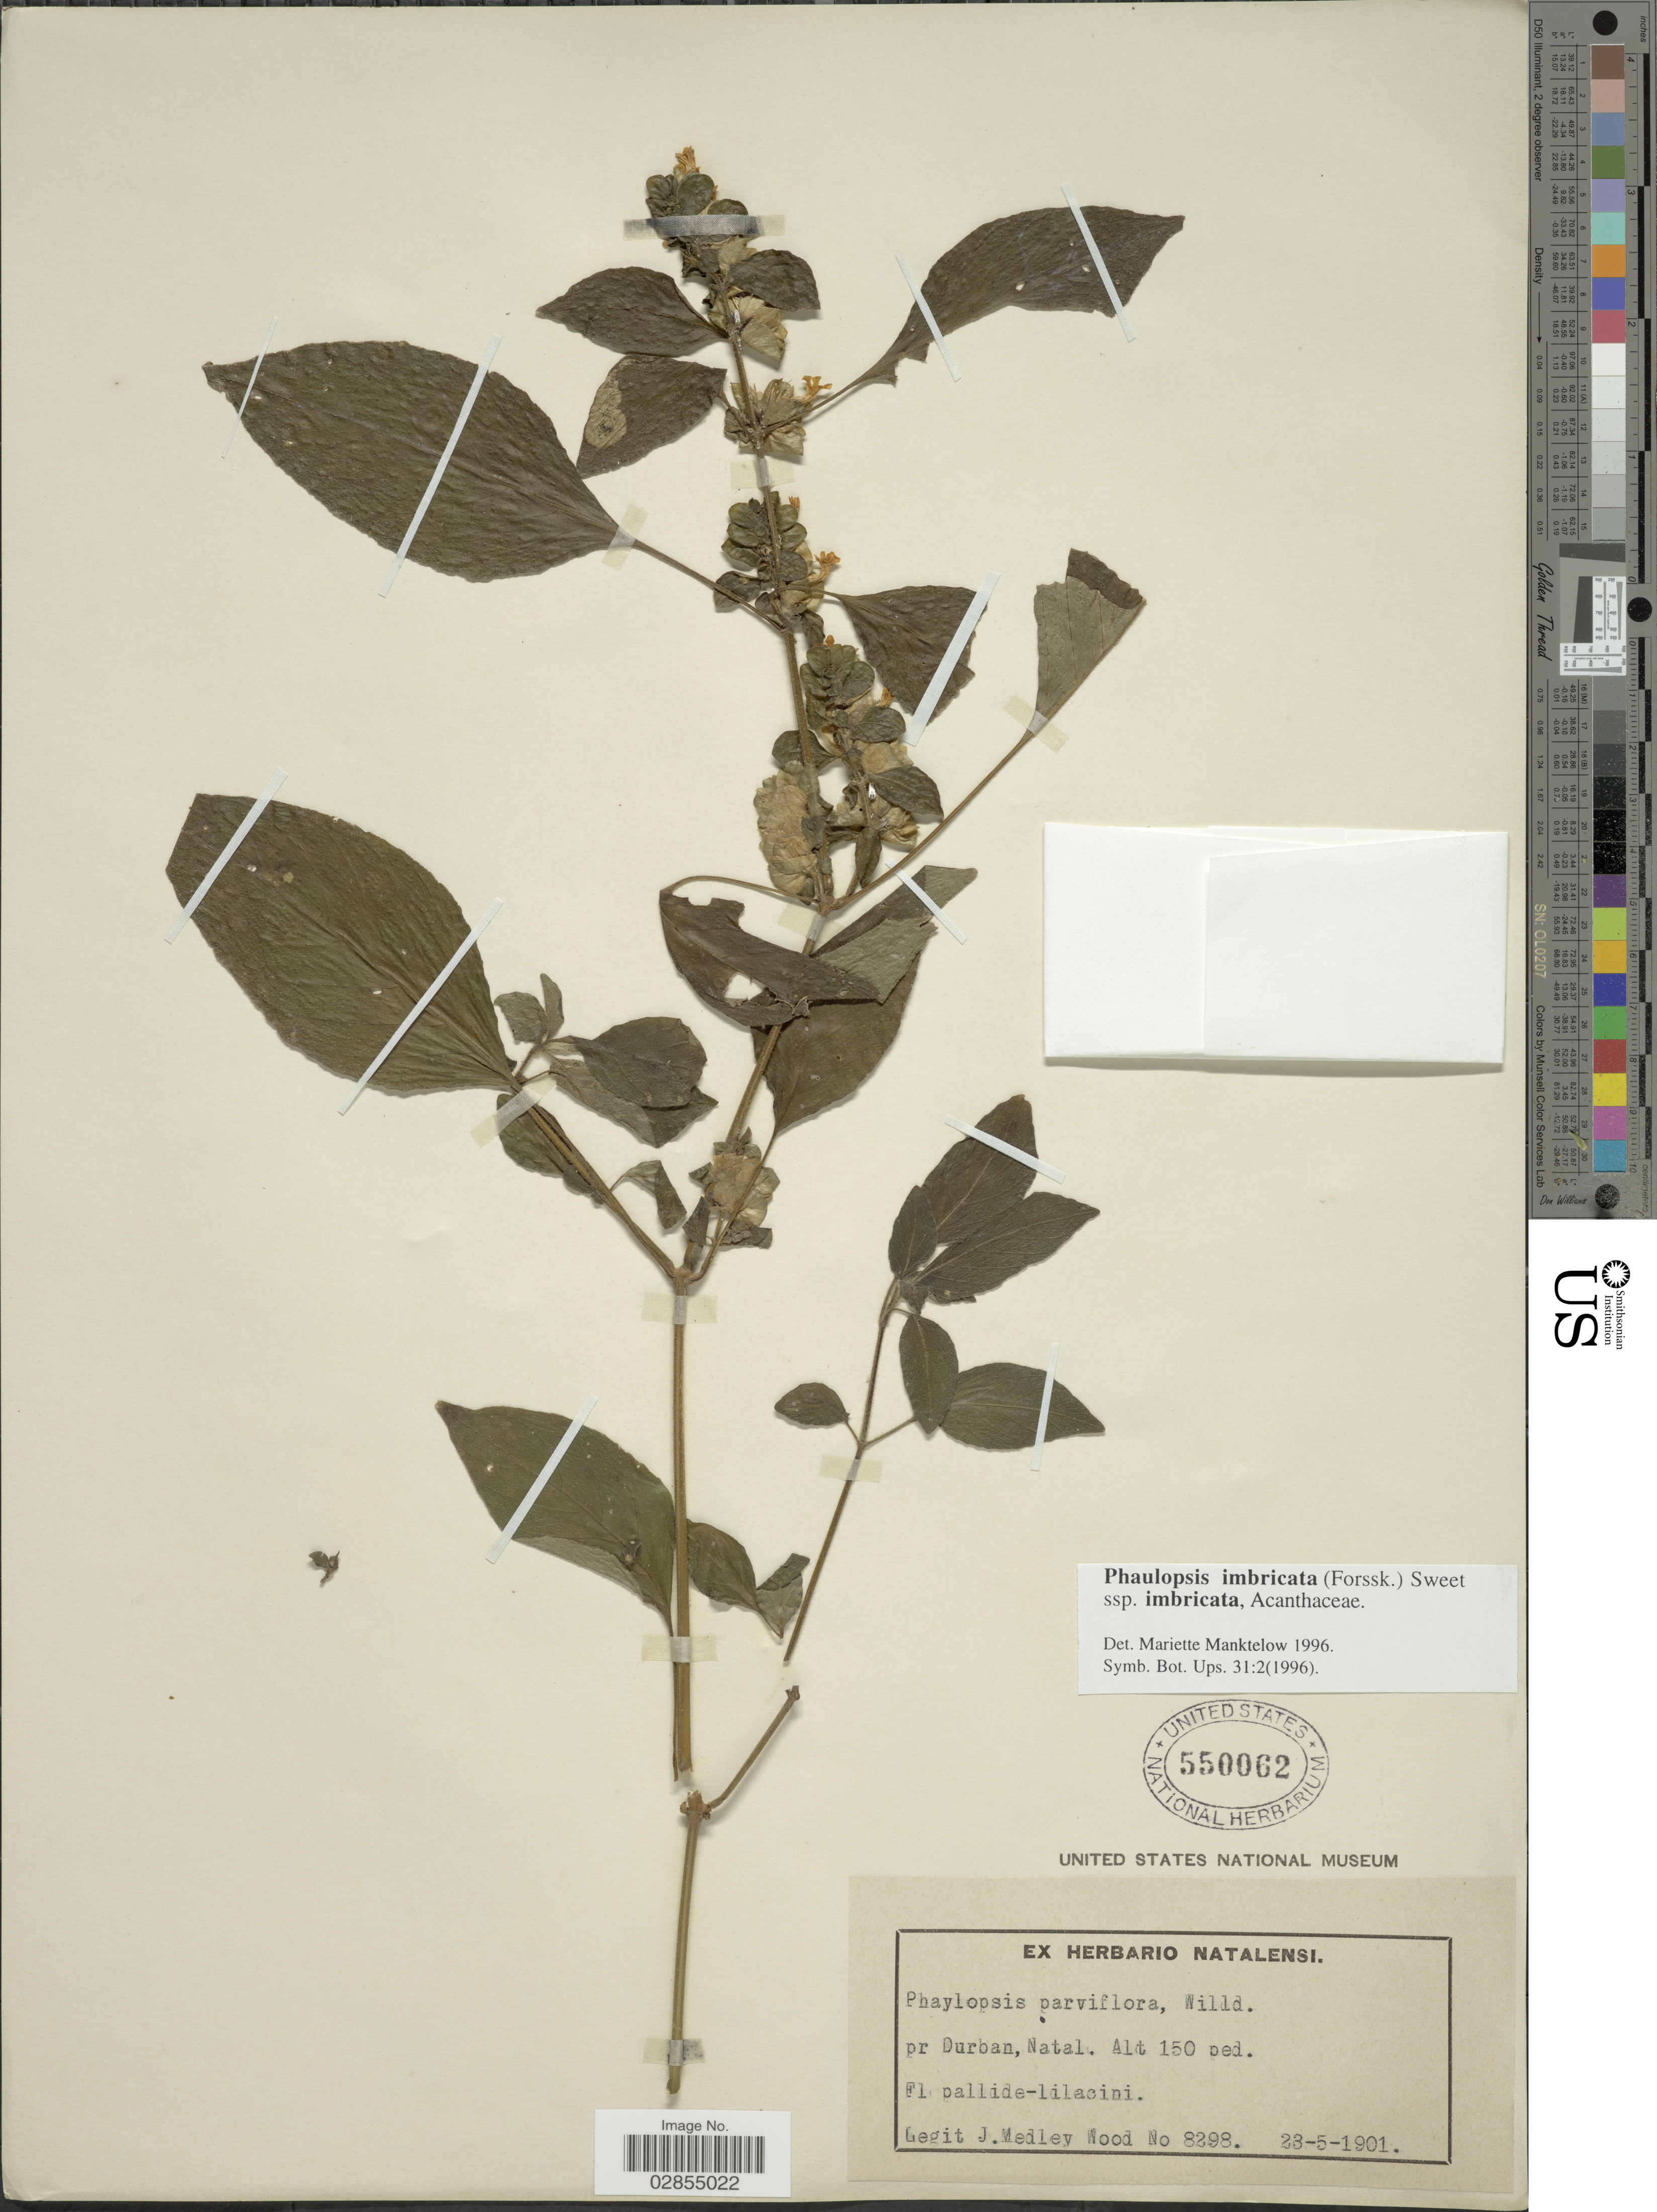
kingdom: Plantae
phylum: Tracheophyta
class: Magnoliopsida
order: Lamiales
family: Acanthaceae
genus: Phaulopsis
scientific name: Phaulopsis imbricata subsp. imbricata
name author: (Forssk.) Sweet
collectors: J. Medley Wood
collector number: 8298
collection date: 1901-05-23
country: South Africa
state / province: KwaZulu-Natal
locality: Pr Durban, Natal.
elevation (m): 46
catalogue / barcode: US 550062